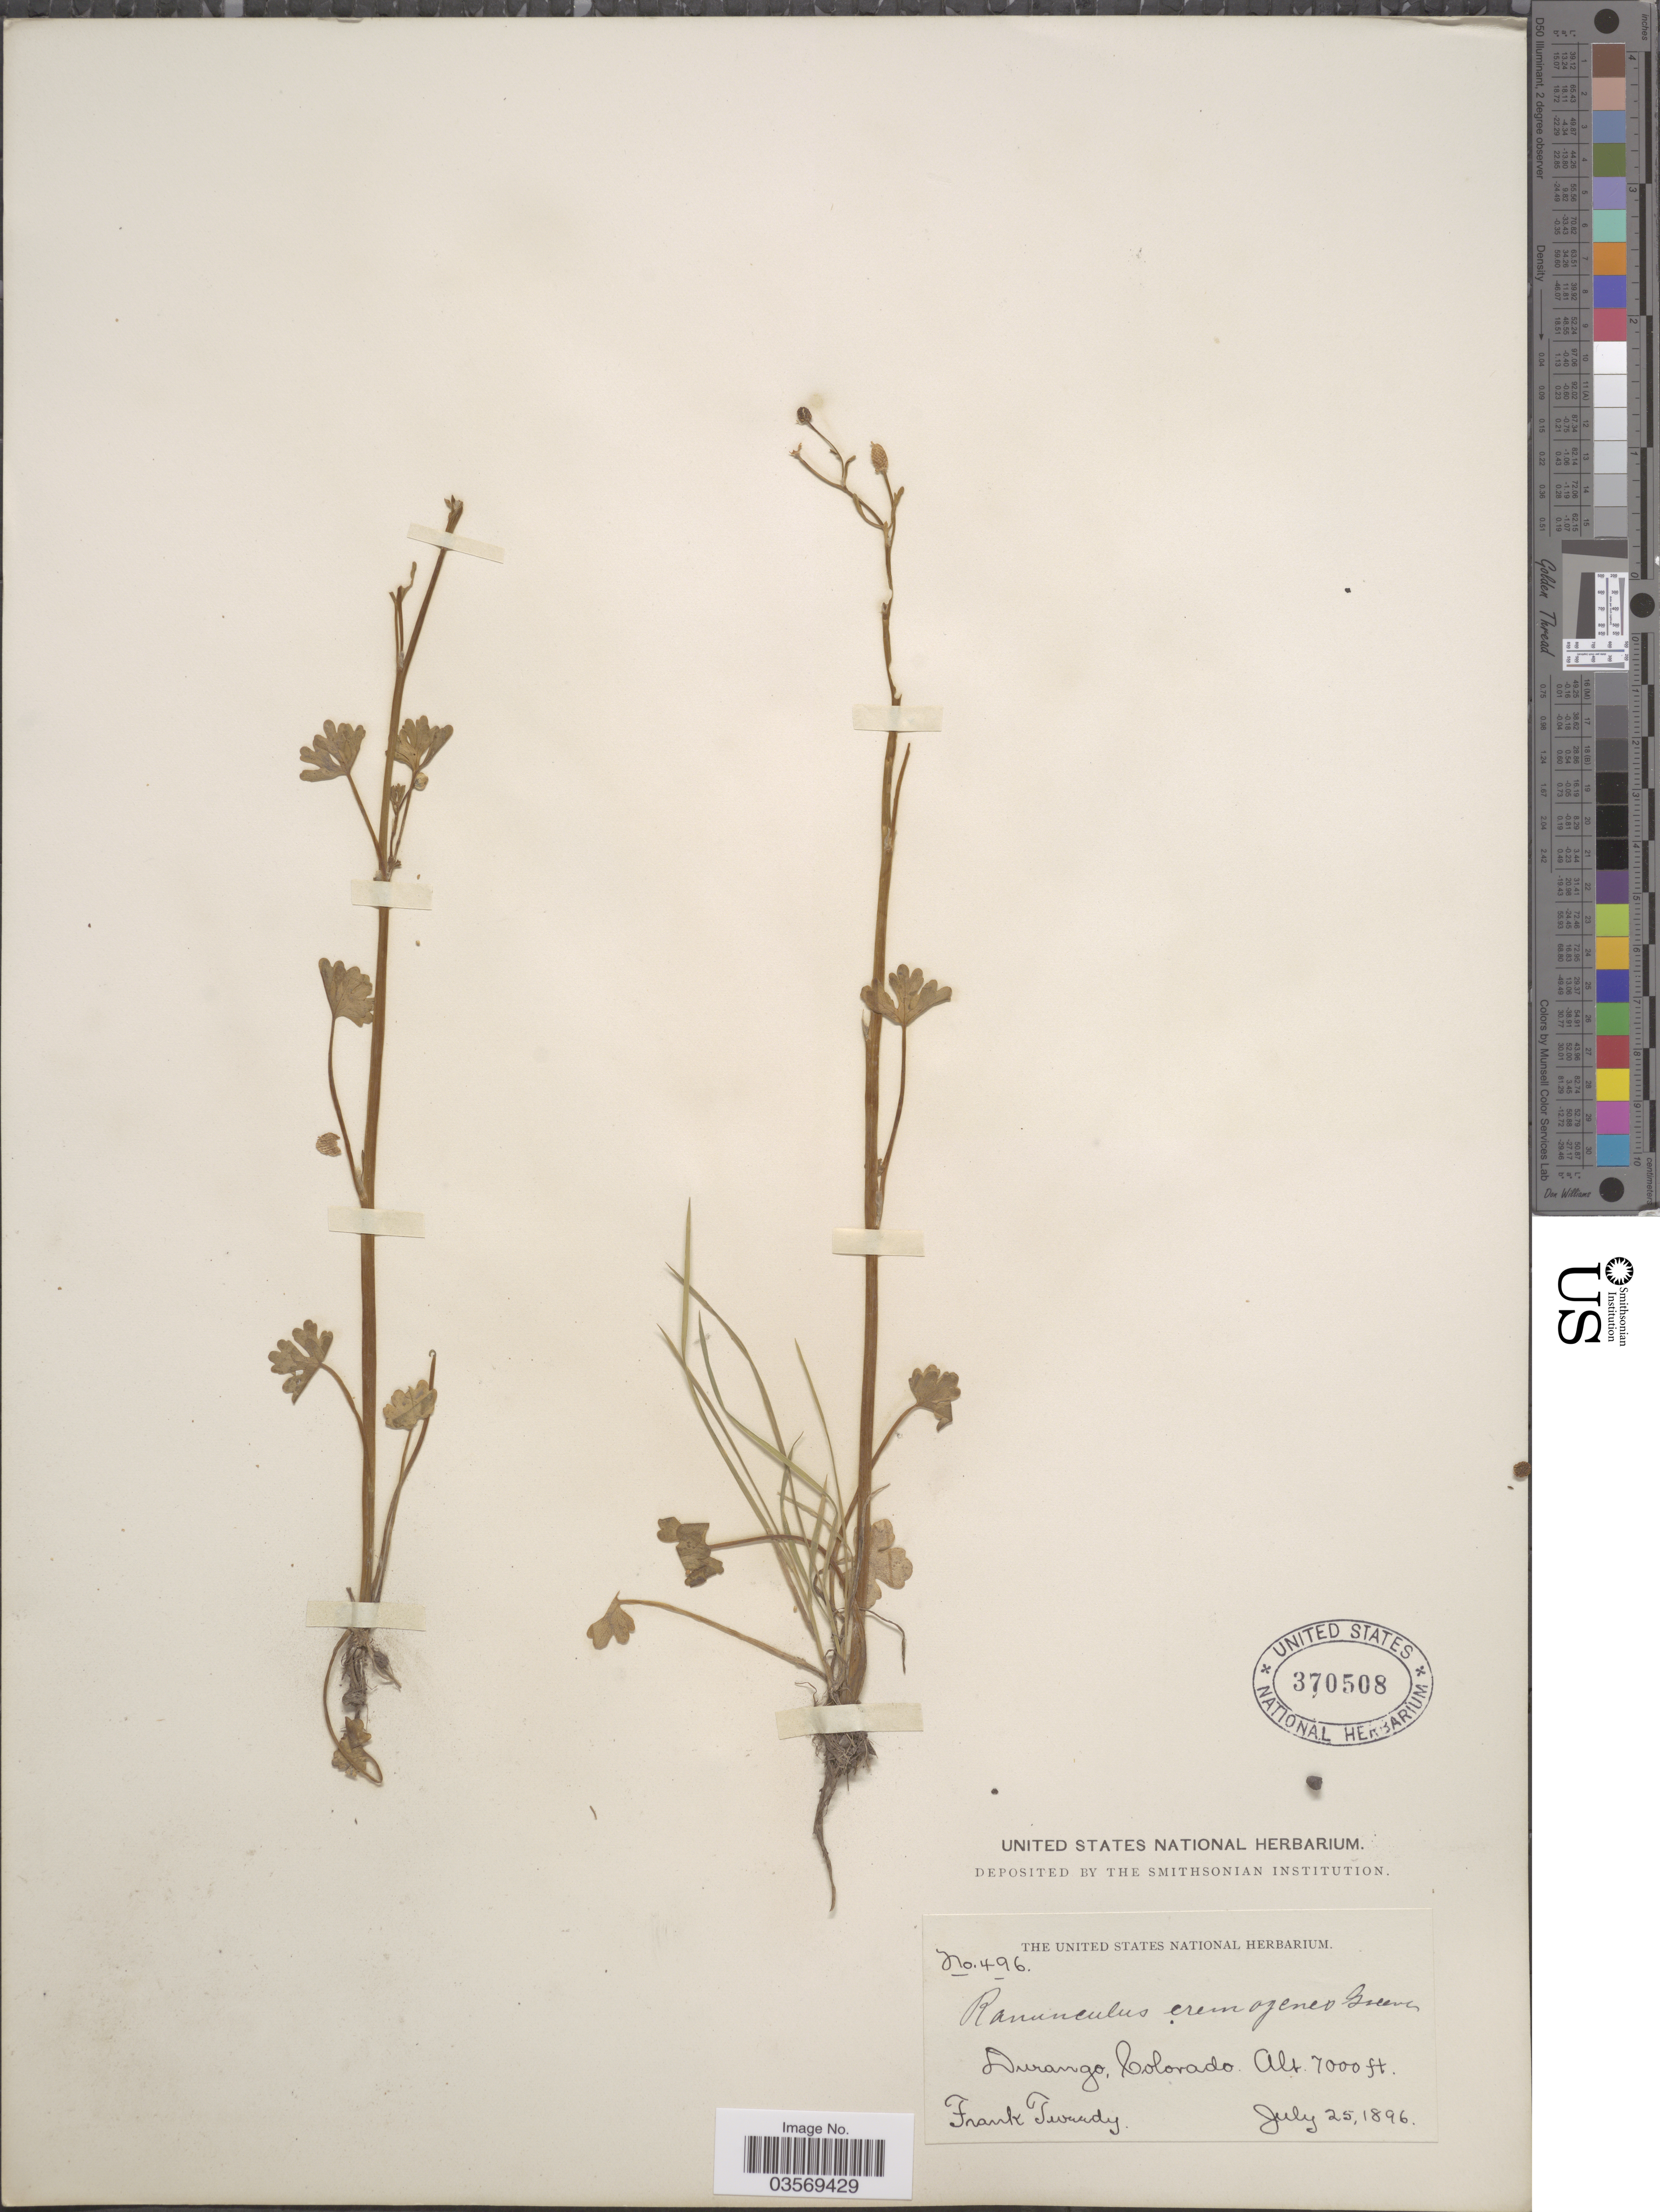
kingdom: Plantae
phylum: Tracheophyta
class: Magnoliopsida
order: Ranunculales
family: Ranunculaceae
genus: Ranunculus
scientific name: Ranunculus sceleratus var. multifidus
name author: Nutt.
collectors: F. Tweedy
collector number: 496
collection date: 1896-07-25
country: United States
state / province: Colorado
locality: Durango.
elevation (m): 2134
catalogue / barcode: US 370508